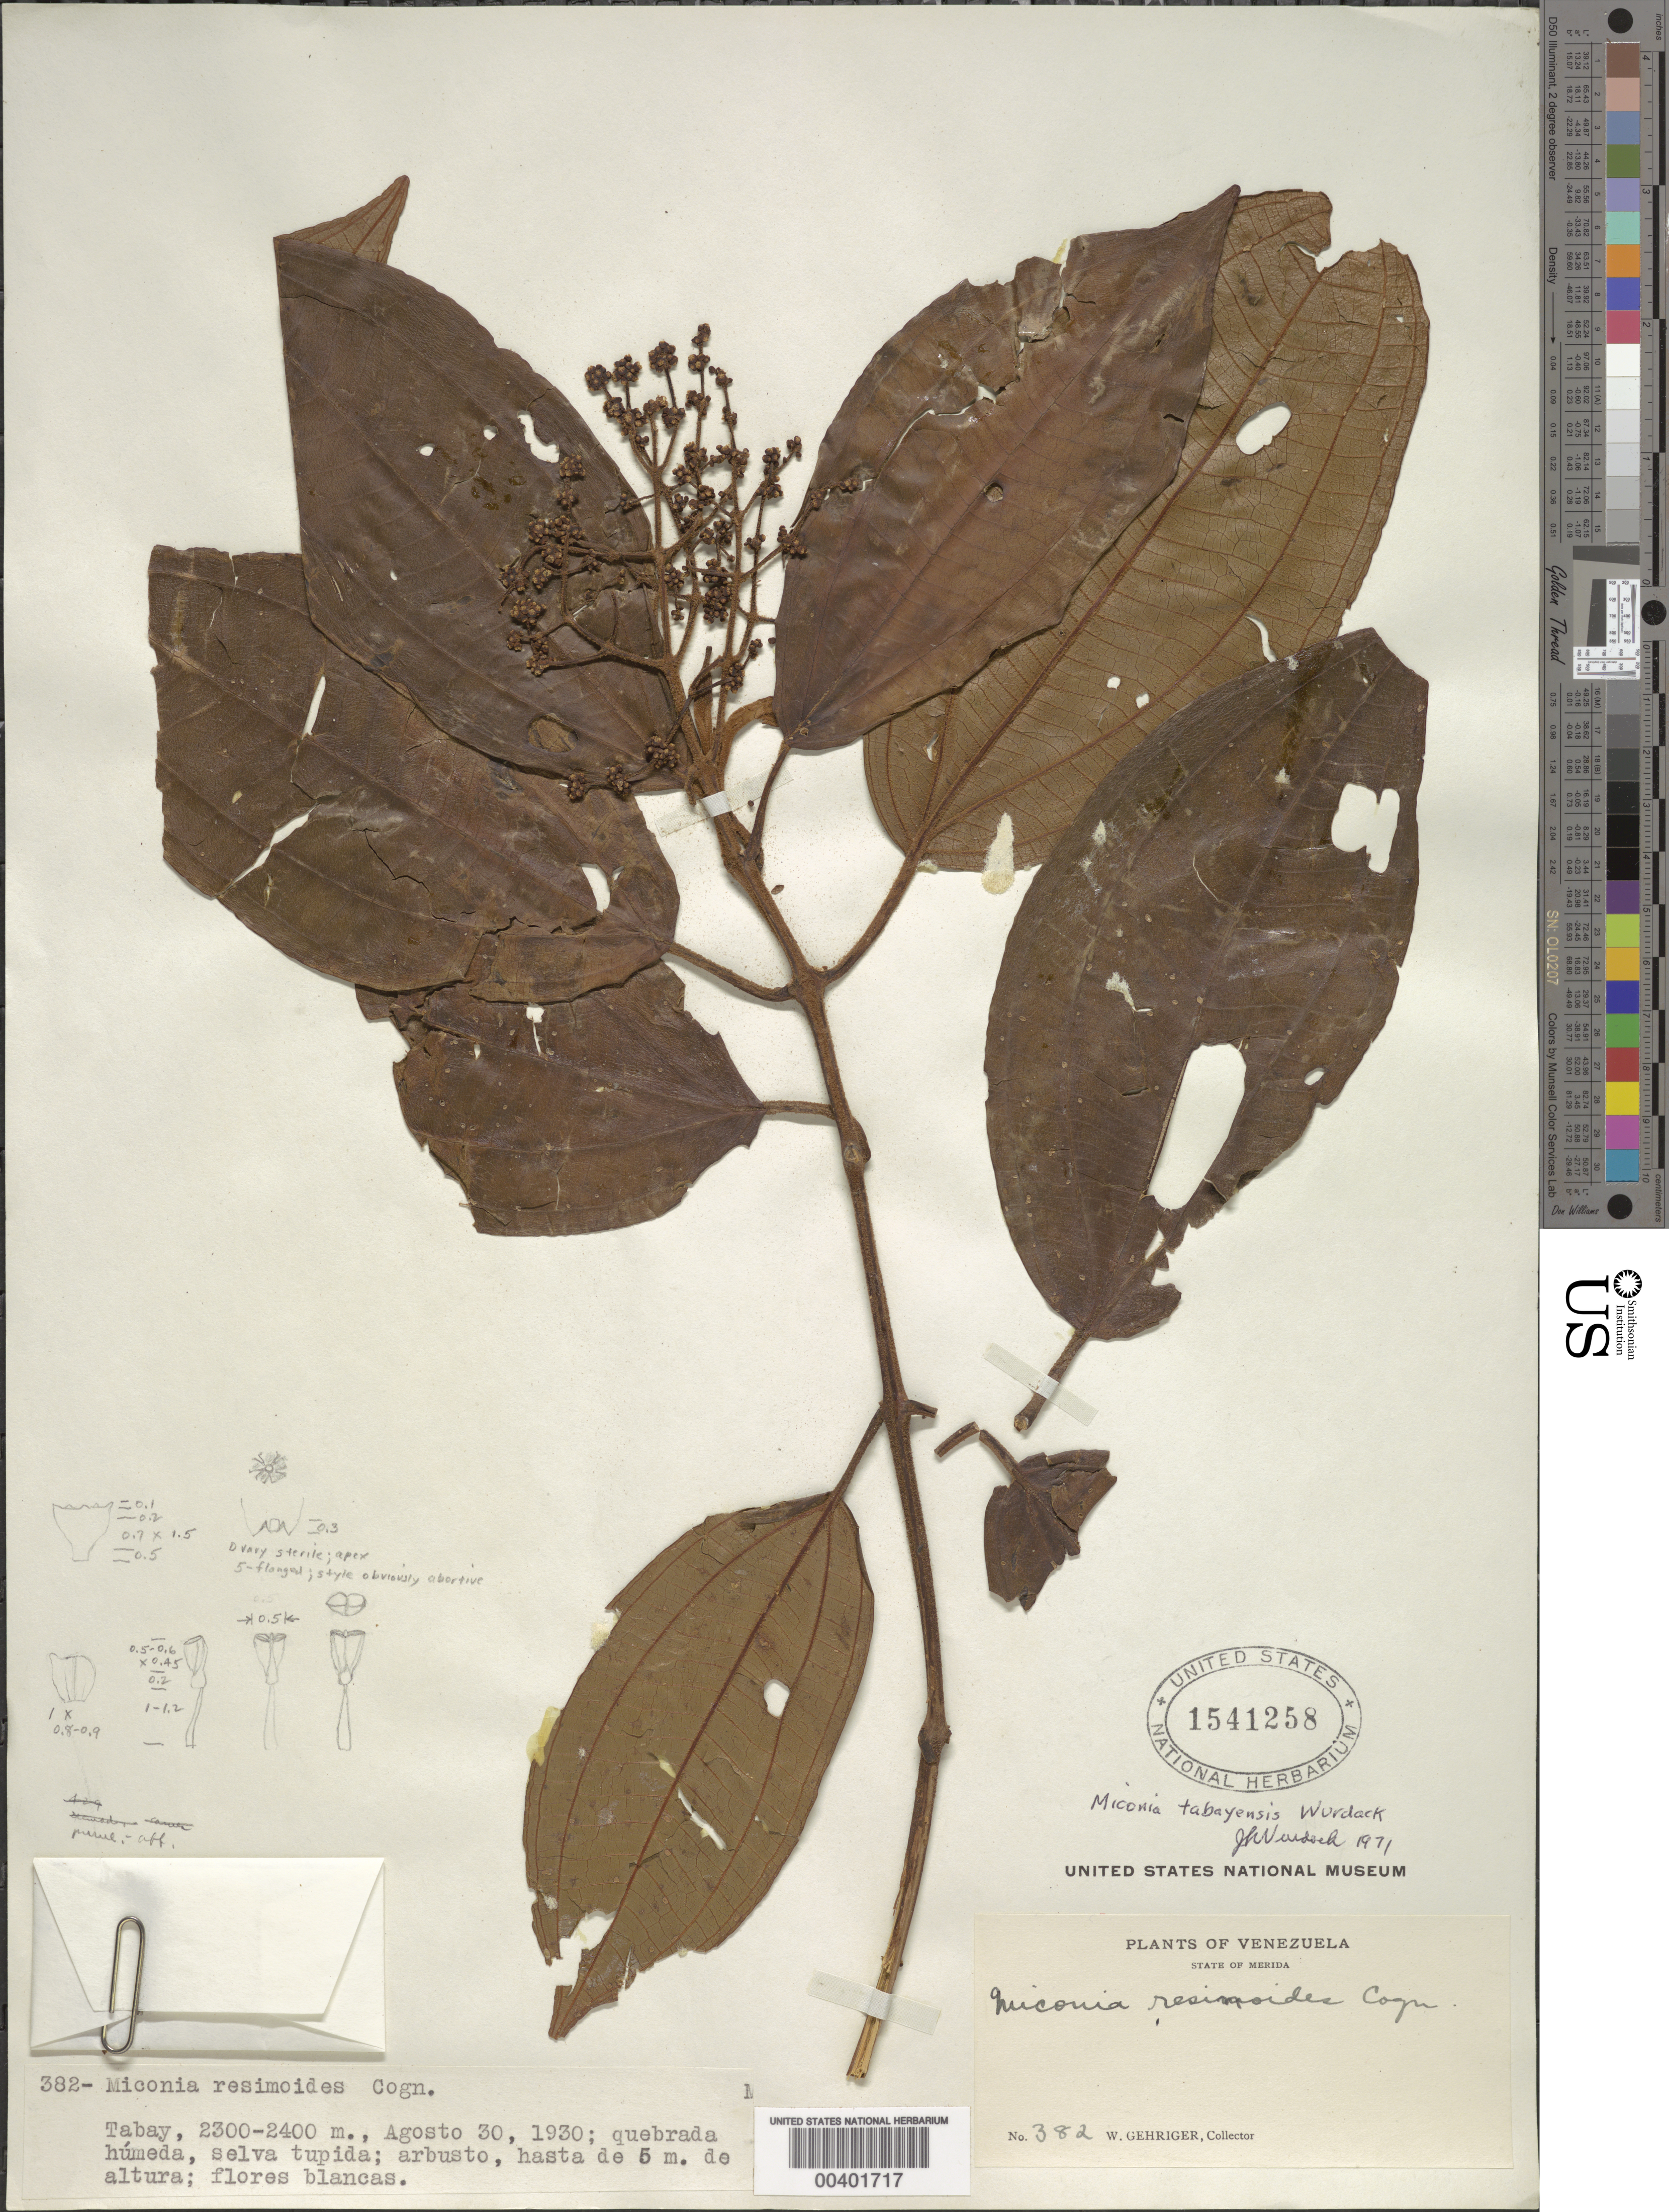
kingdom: Plantae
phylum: Tracheophyta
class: Magnoliopsida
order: Myrtales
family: Melastomataceae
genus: Miconia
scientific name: Miconia tabayensis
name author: Wurdack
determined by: Wurdack, John J., (US), US (UNITED STATES)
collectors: W. Gehriger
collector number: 382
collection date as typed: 30 Aug 1930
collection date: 1930-08-30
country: Venezuela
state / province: Mérida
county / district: Libertador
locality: Tabay Tabay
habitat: Quebrada húmeda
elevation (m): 2300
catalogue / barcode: US 1541258